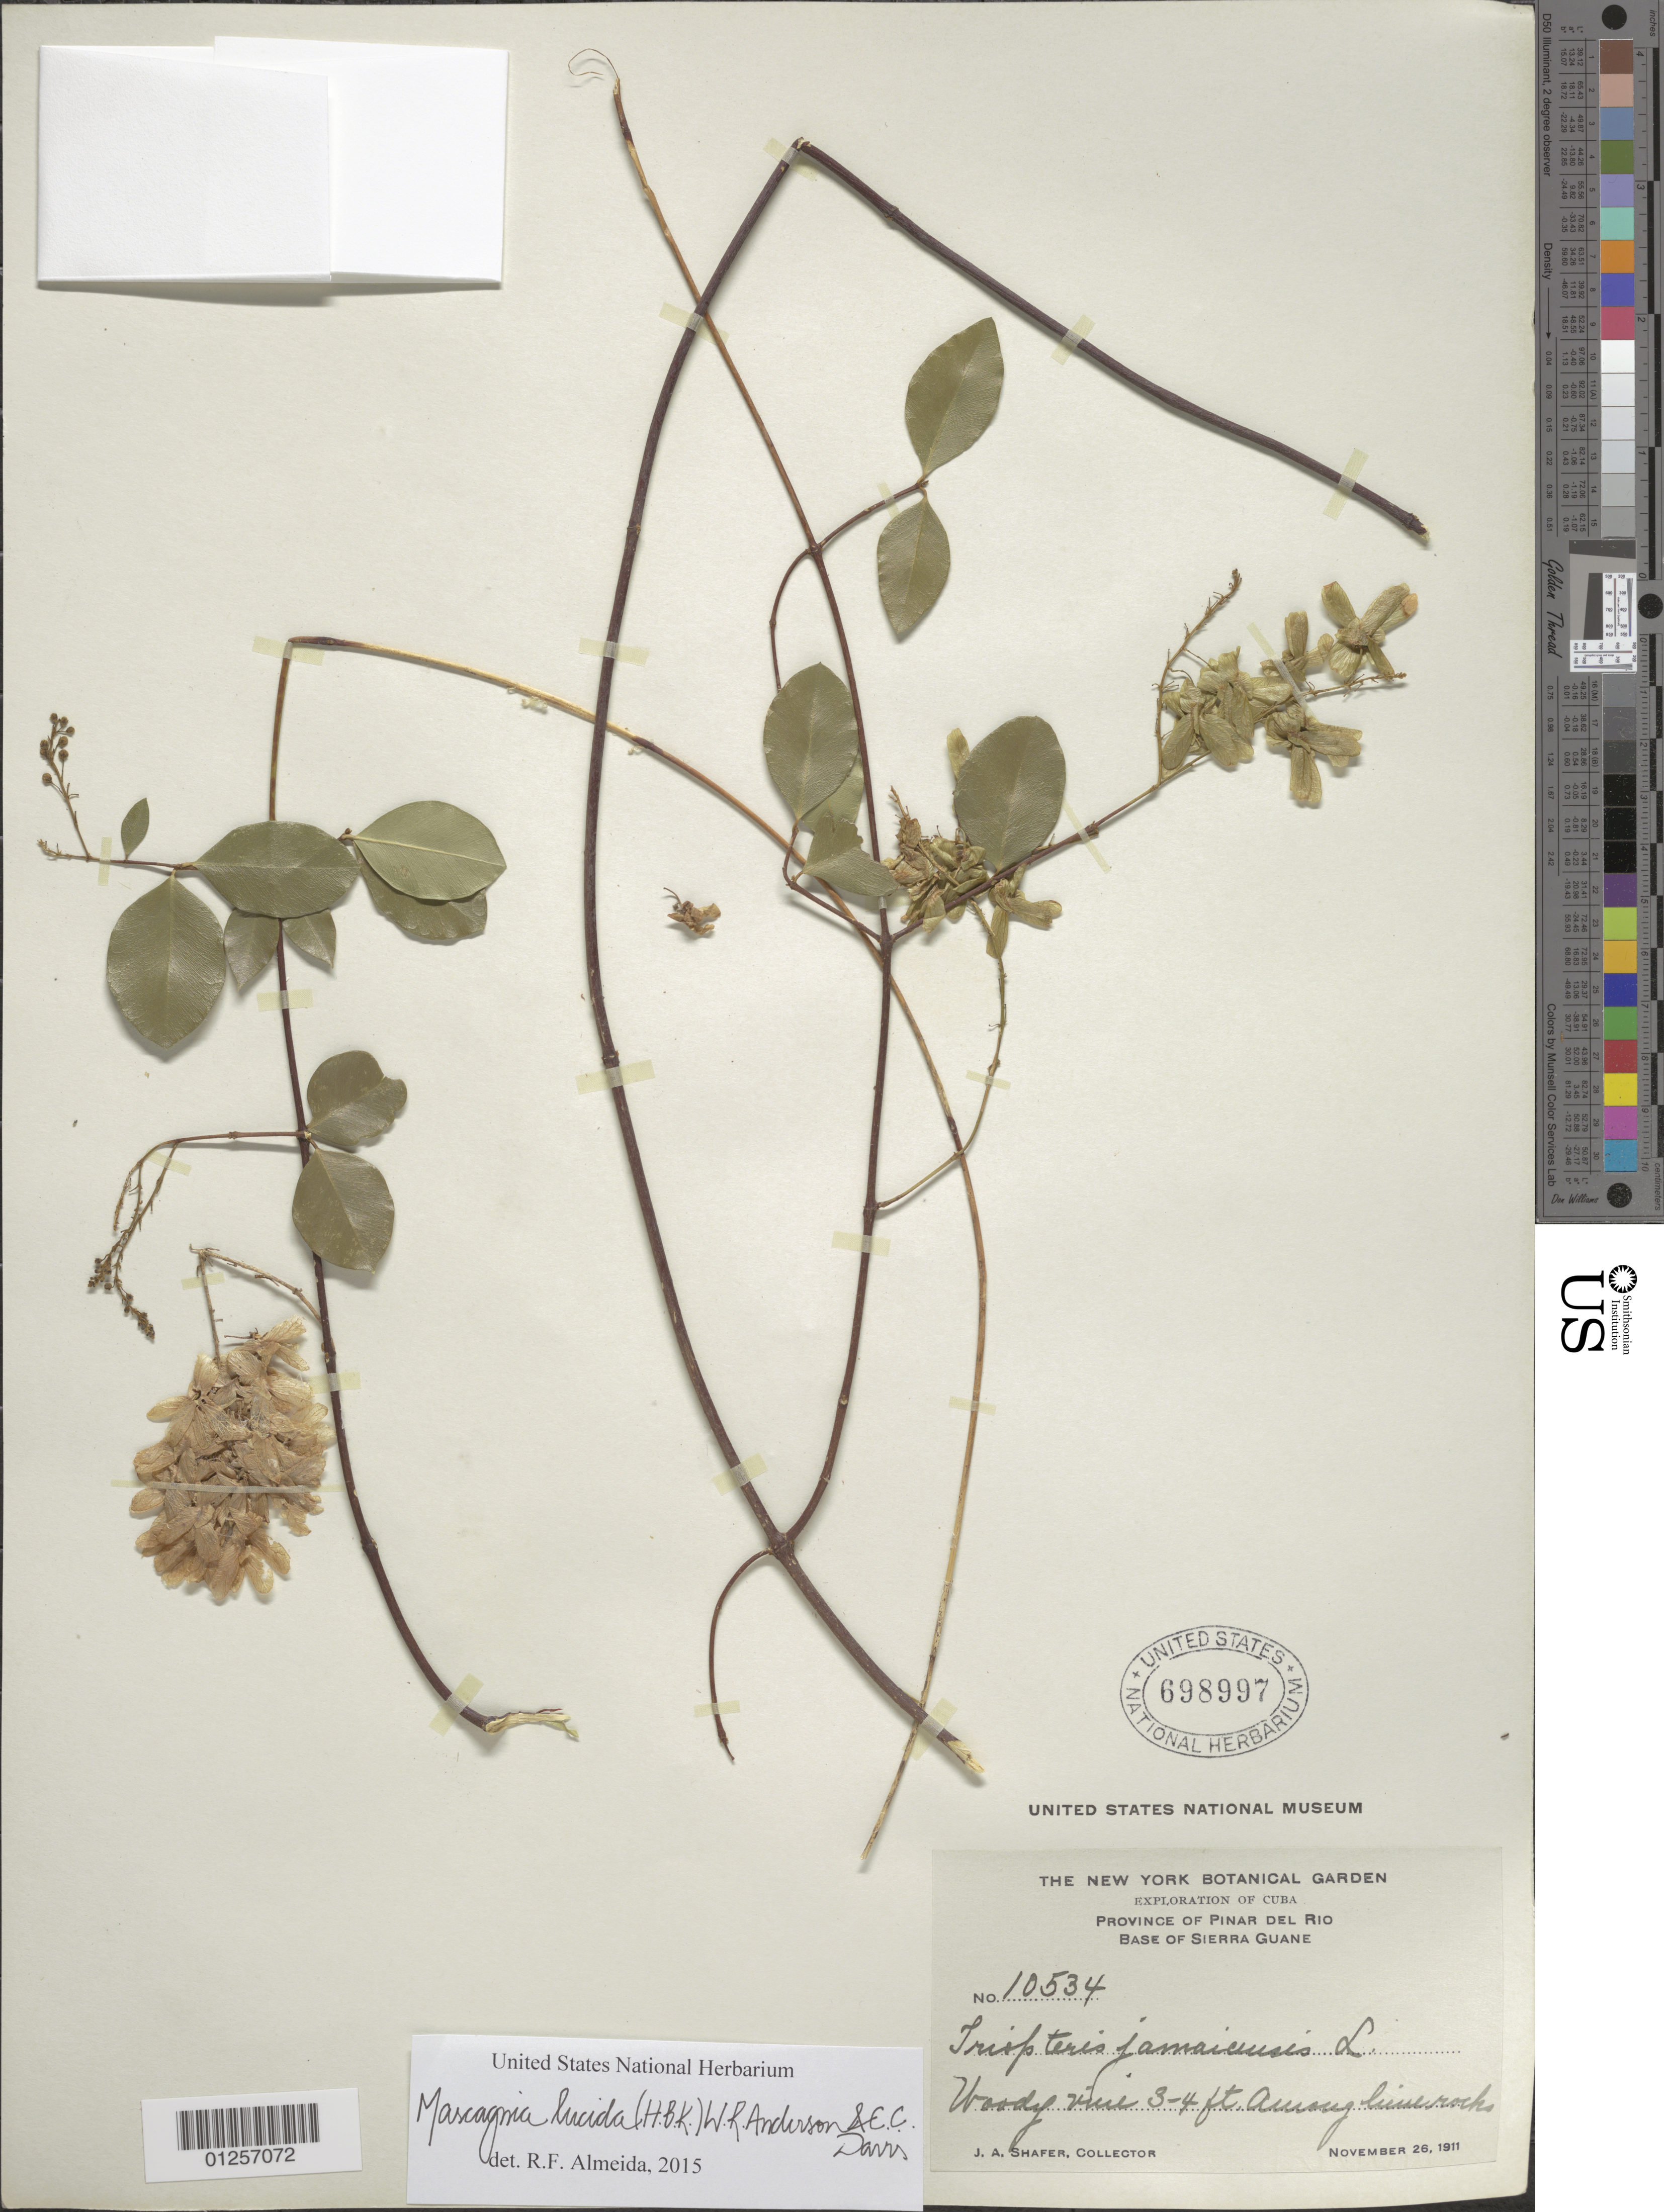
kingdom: Plantae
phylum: Tracheophyta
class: Magnoliopsida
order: Malpighiales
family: Malpighiaceae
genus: Mascagnia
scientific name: Mascagnia lucida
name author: (Kunth) W.R. Anderson & C. Davis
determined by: De Almeida, R. F., (HUEFS), Universidade Estadual de Feira de Santana (BRAZIL)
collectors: J. A. Shafer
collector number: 10534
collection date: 1911-11-26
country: Cuba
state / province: Pinar del Rio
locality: Sierra Guane, base.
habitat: Among lime [?] rocks.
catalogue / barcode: US 698997